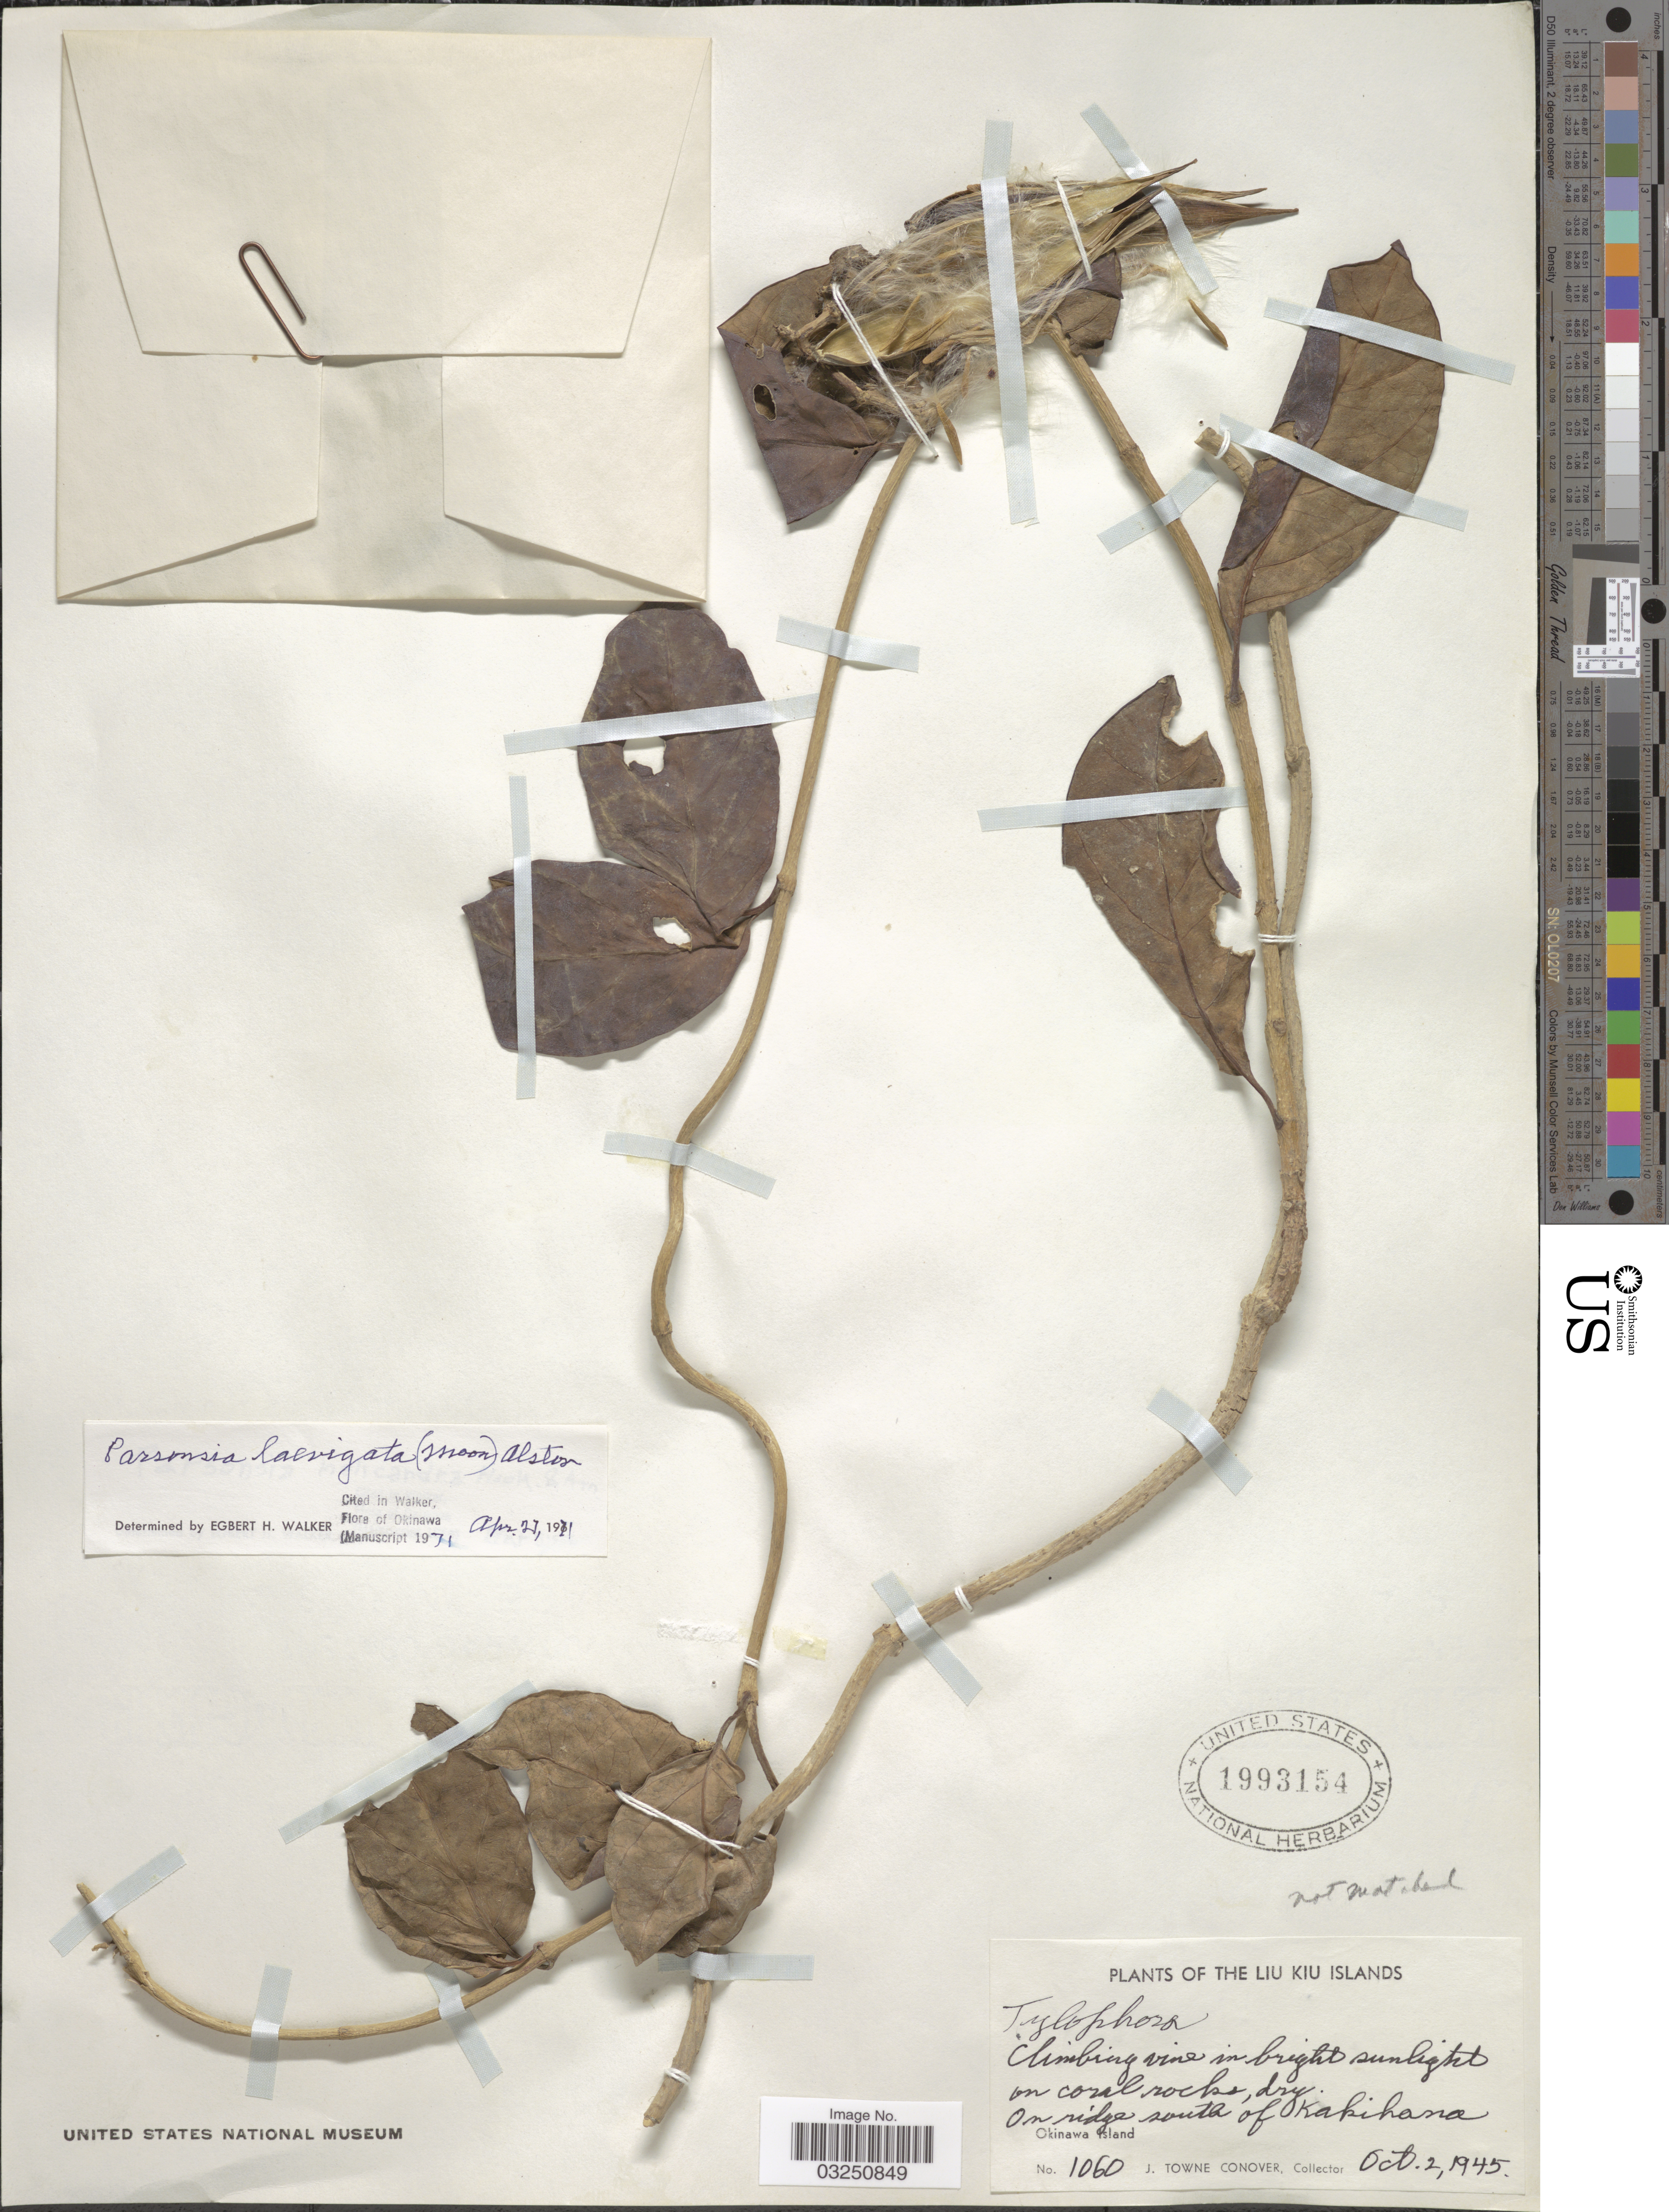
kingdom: Plantae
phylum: Tracheophyta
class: Magnoliopsida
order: Gentianales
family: Apocynaceae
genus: Parsonsia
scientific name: Parsonsia alboflavescens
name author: (Dennst.) Mabberley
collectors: J. T. Conover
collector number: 1060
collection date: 1945-10-02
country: Japan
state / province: Okinawa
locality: The Liu Kiu Islands. On ridge south of Kakihana. Okinawa Island.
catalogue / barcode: US 1993154